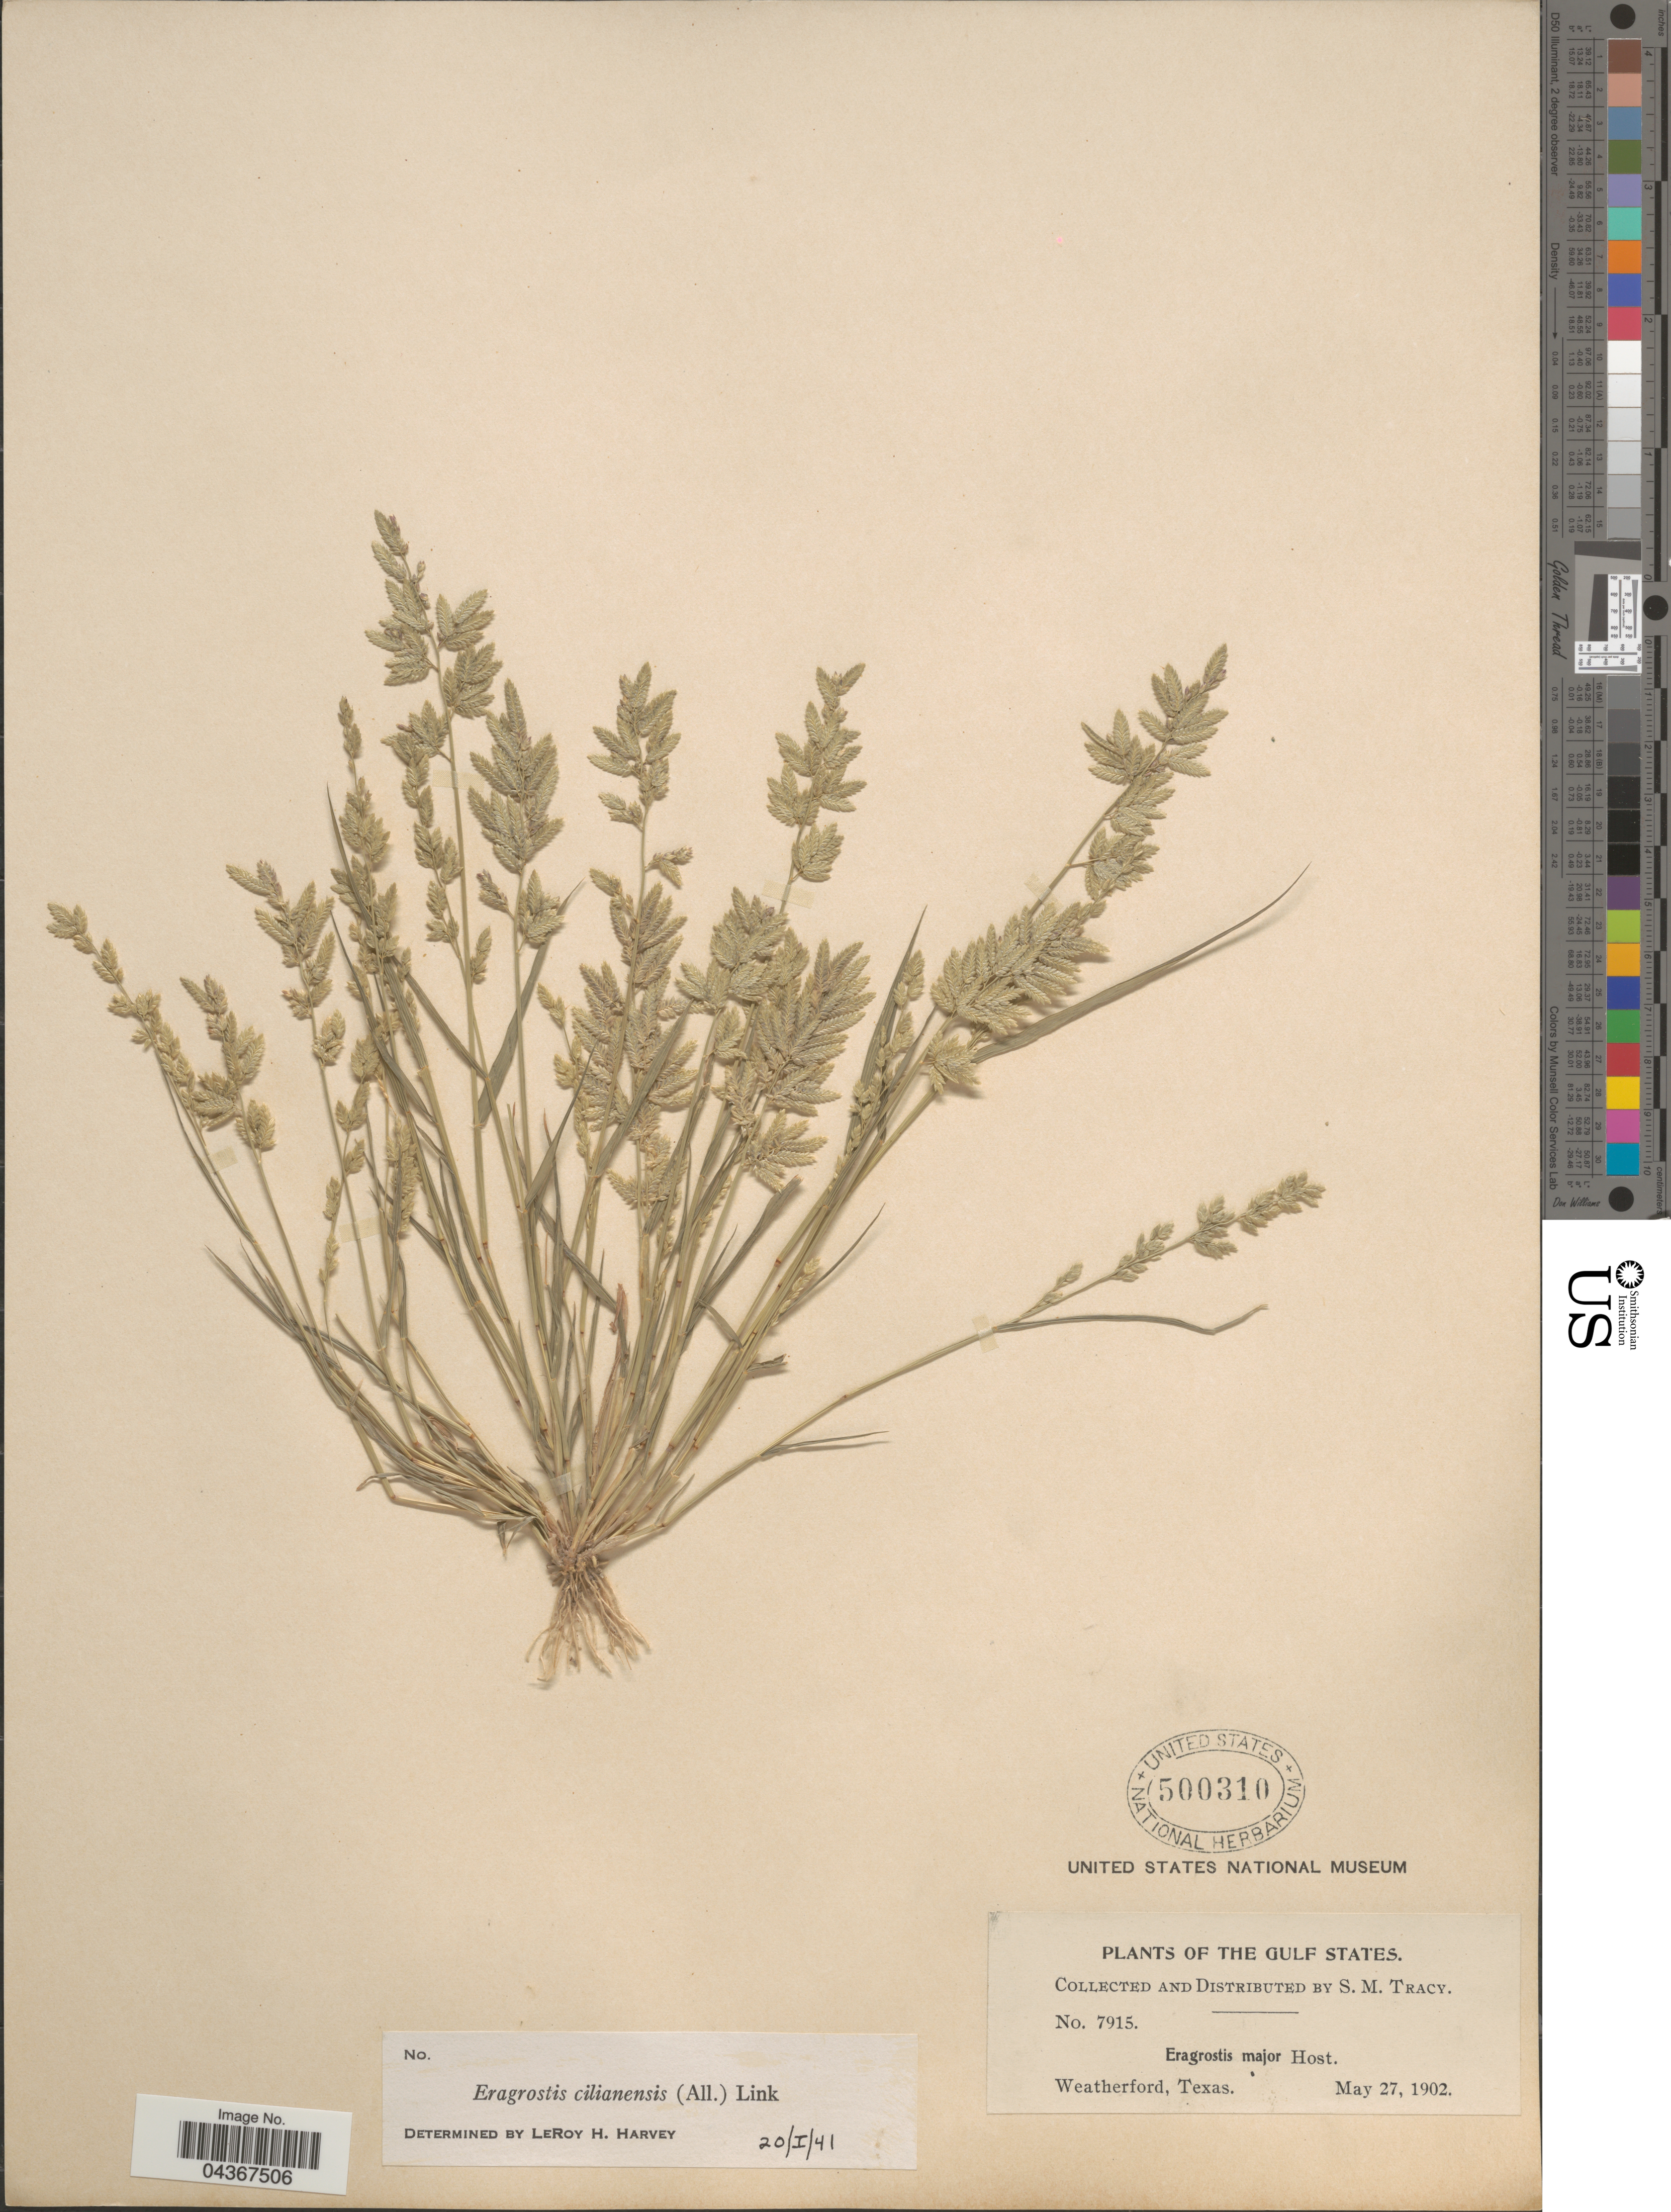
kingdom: Plantae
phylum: Tracheophyta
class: Liliopsida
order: Poales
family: Poaceae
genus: Eragrostis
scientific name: Eragrostis cilianensis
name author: (Bellardi) Vignolo ex Janch.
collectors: S. M. Tracy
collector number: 7915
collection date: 1902-05-27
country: United States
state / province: Texas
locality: Gulf States. Weatherford.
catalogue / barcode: US 500310